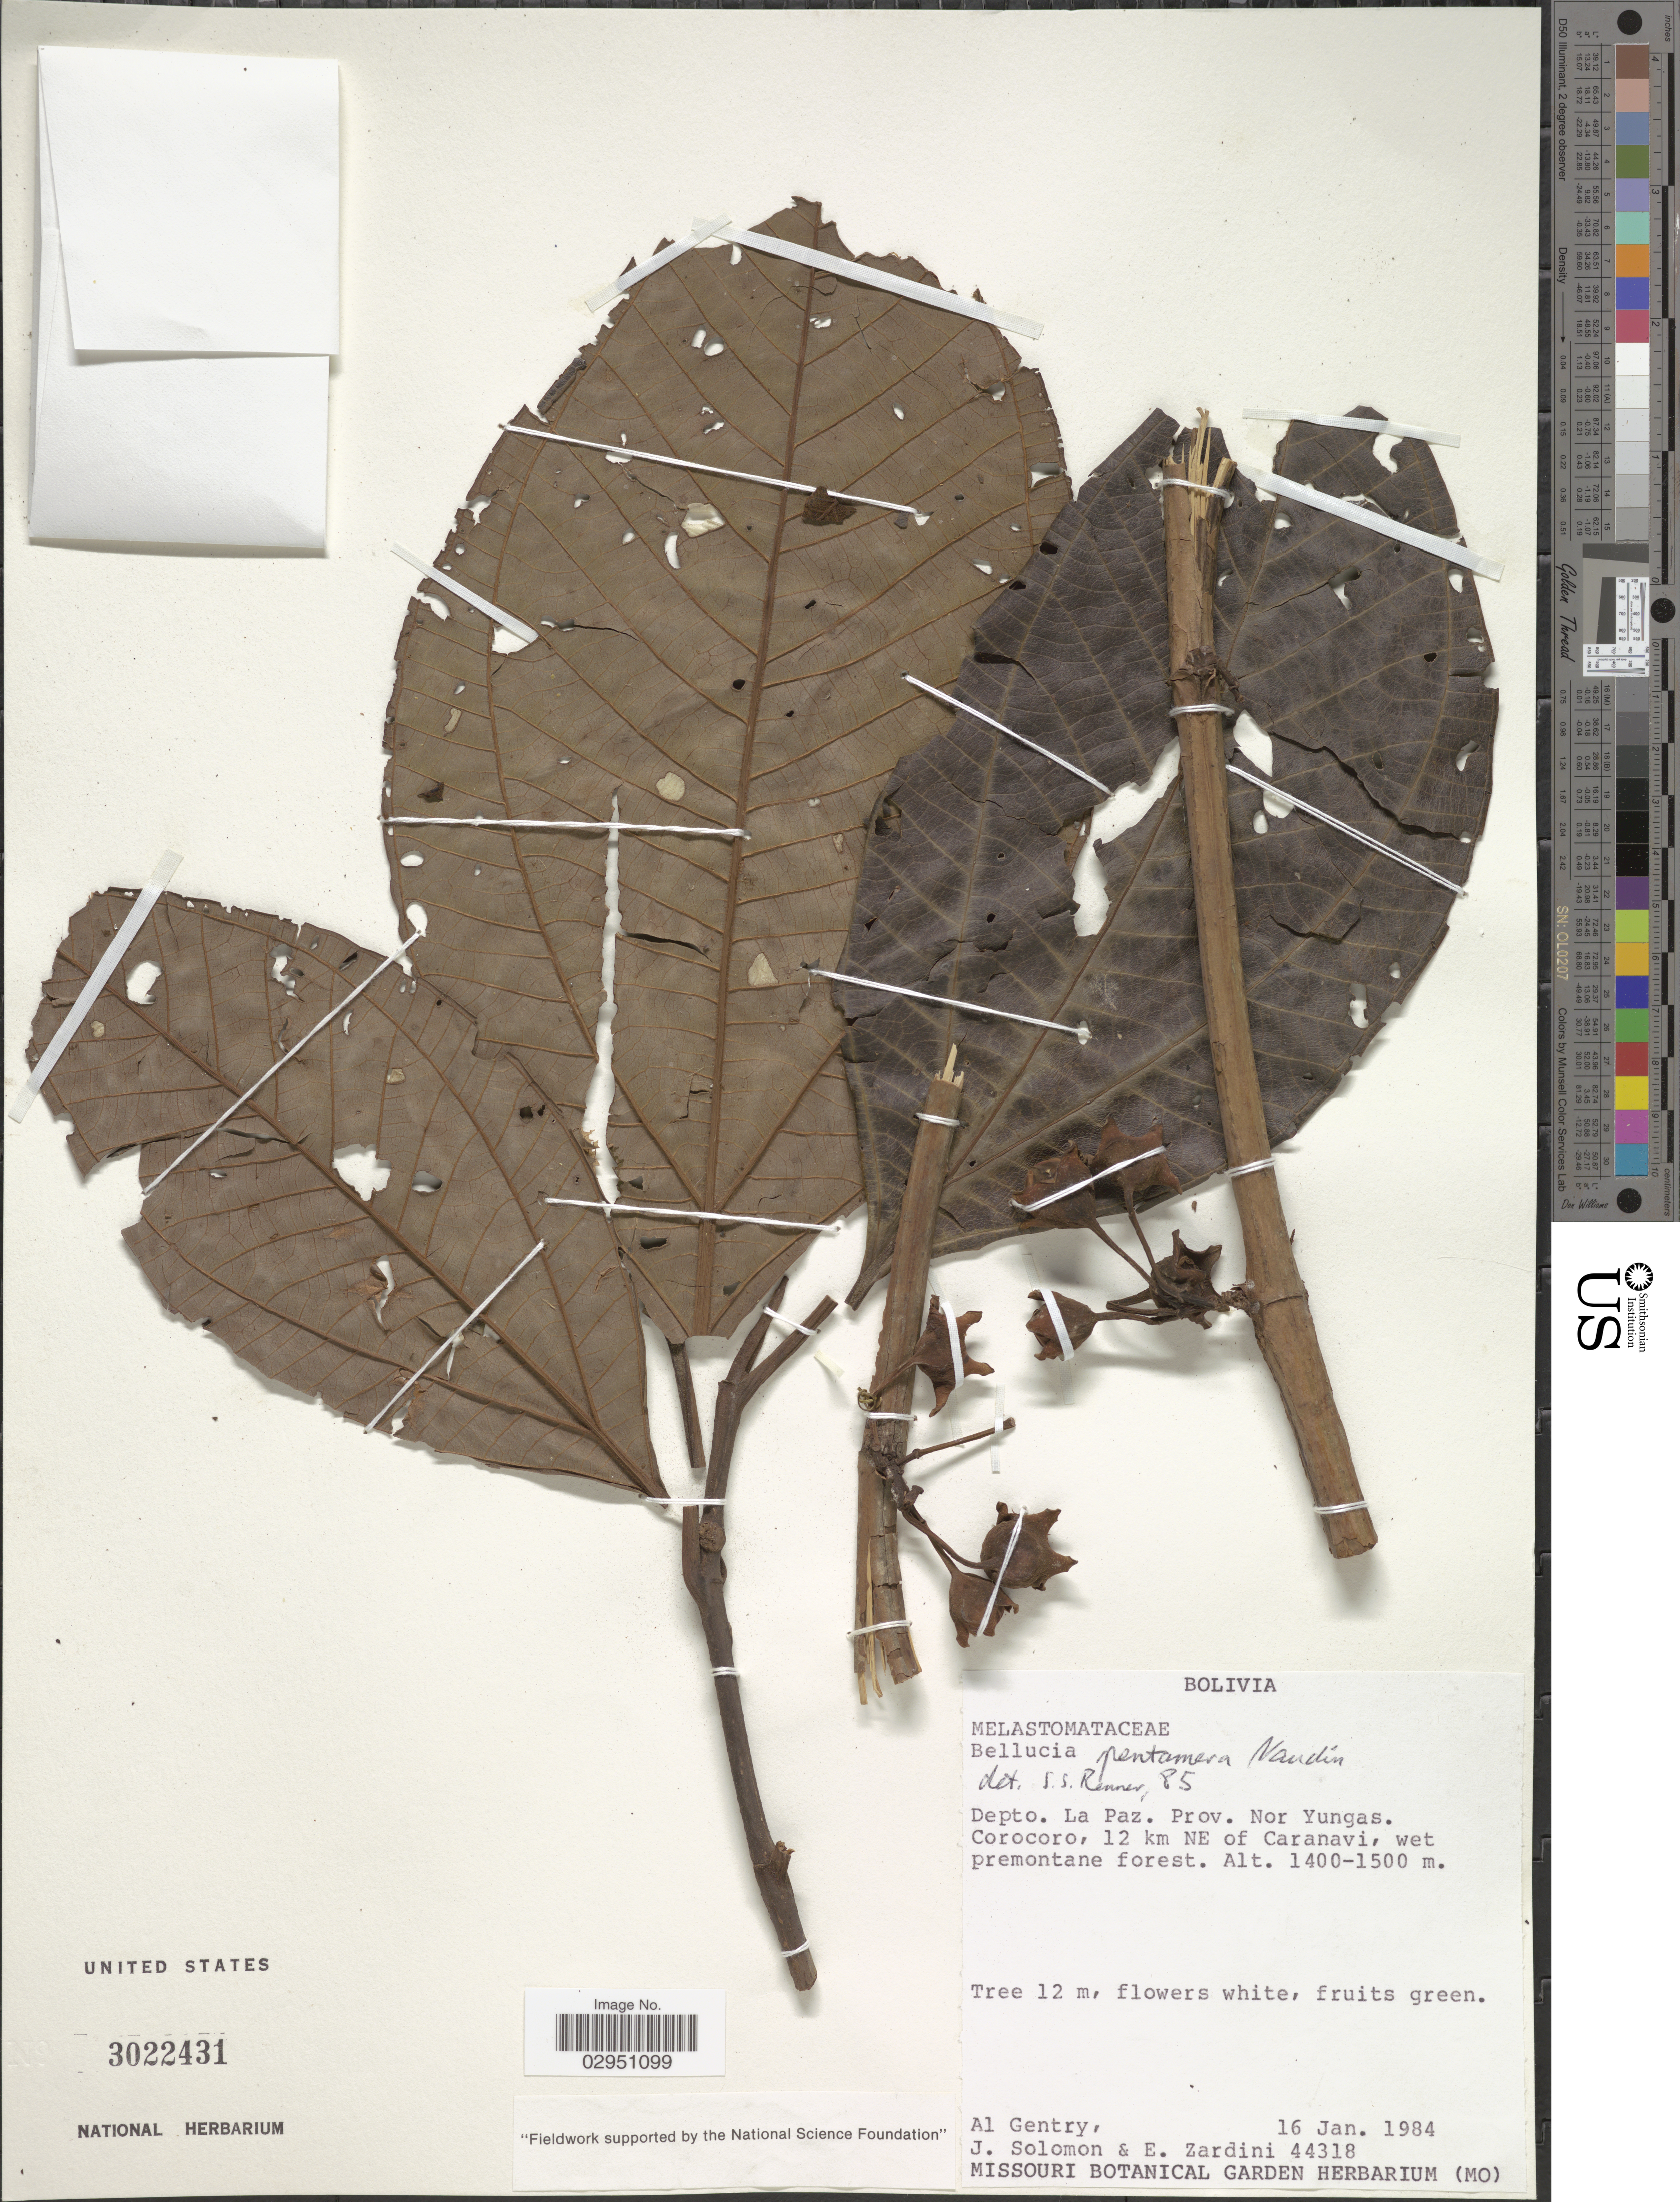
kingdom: Plantae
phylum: Tracheophyta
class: Magnoliopsida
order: Myrtales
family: Melastomataceae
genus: Bellucia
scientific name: Bellucia pentamera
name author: Naudin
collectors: A. H. Gentry, J. Solomon & E. Zardini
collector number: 44318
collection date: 1984-01-16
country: Bolivia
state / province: La Paz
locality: Depto. La Paz. Prov. Nor Yungas. Corocoro, 12 km NE of Caranavi.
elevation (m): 1400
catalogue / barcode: US 3022431